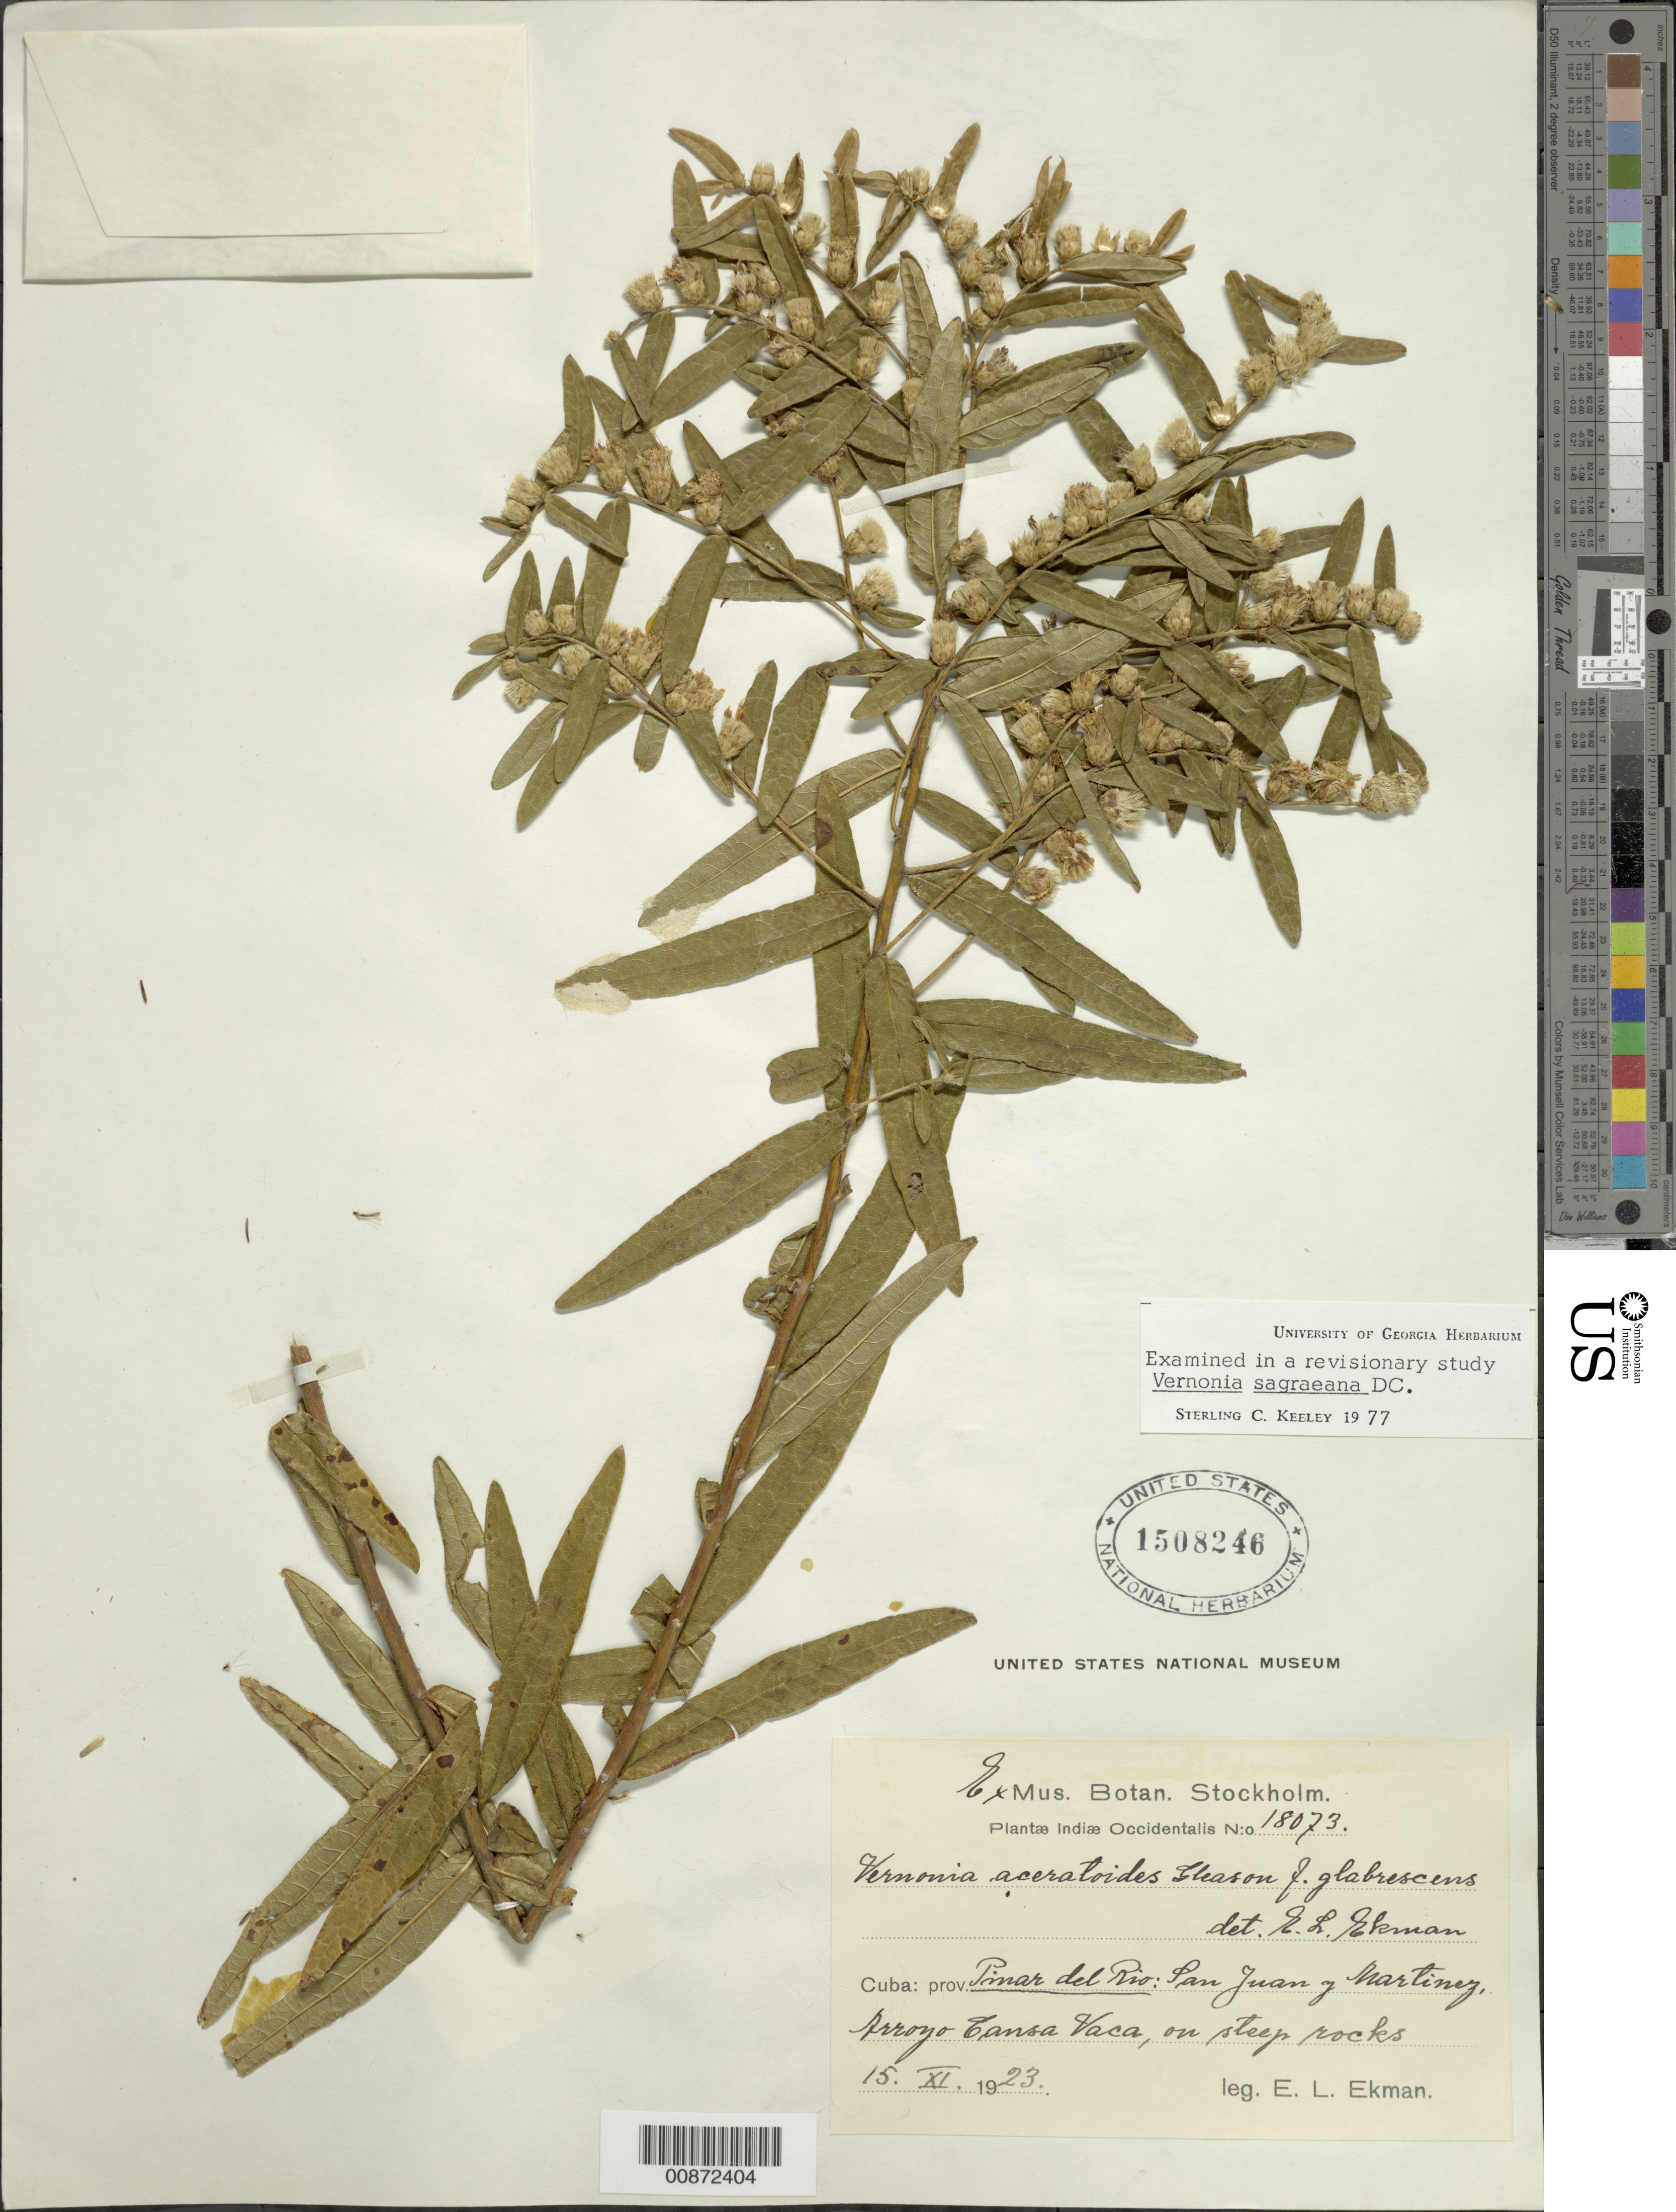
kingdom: Plantae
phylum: Tracheophyta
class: Magnoliopsida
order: Asterales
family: Asteraceae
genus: Lepidaploa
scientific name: Lepidaploa sagraeana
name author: (DC.) H. Rob.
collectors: E. L. Ekman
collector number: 18073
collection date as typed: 15 Nov 1923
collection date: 1923-11-15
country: Cuba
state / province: Pinar del Río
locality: San Juan y Martinez, Arroyo Cansa Vaca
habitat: Arroyo, on steep rocks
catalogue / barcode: US 1508246